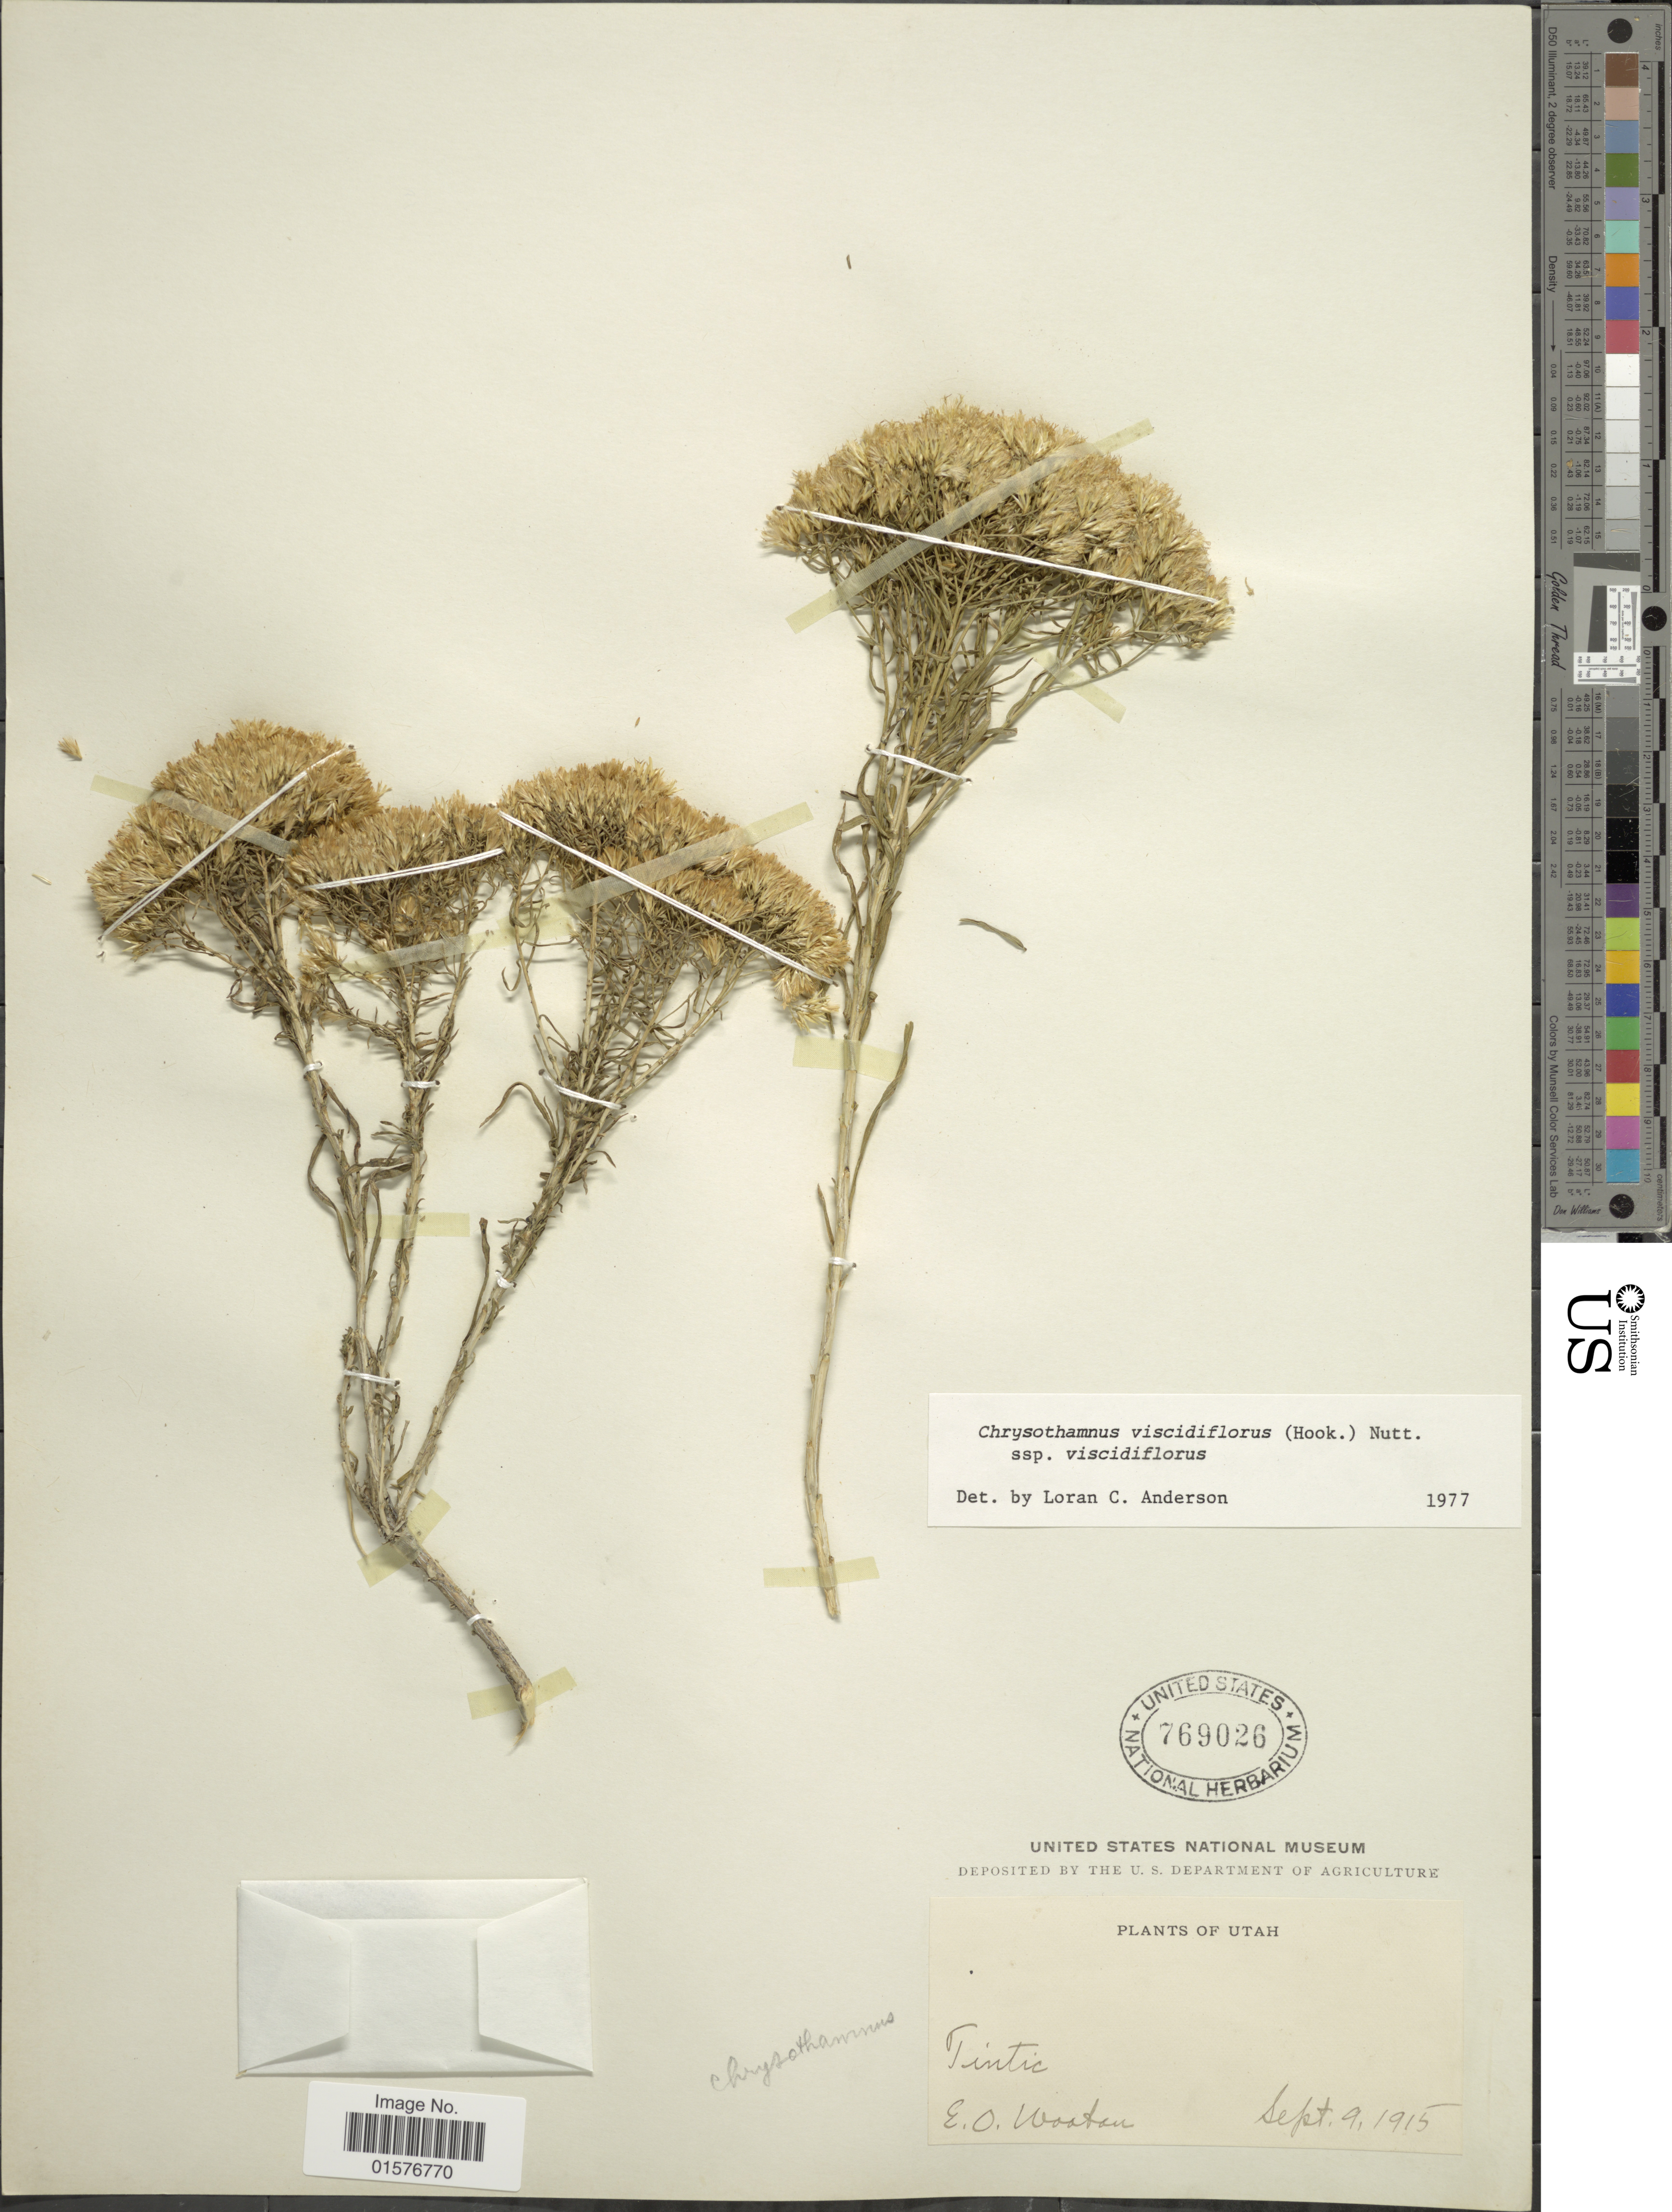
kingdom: Plantae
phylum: Tracheophyta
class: Magnoliopsida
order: Asterales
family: Asteraceae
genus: Chrysothamnus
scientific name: Chrysothamnus viscidiflorus subsp. viscidiflorus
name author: (Hook.) Nutt.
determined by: Urbatsch, Lowell E., Curator (LSU), Louisiana State University (UNITED STATES)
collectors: E. O. Wooton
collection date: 1915-09-09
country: United States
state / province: Utah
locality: Tintic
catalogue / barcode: US 769026